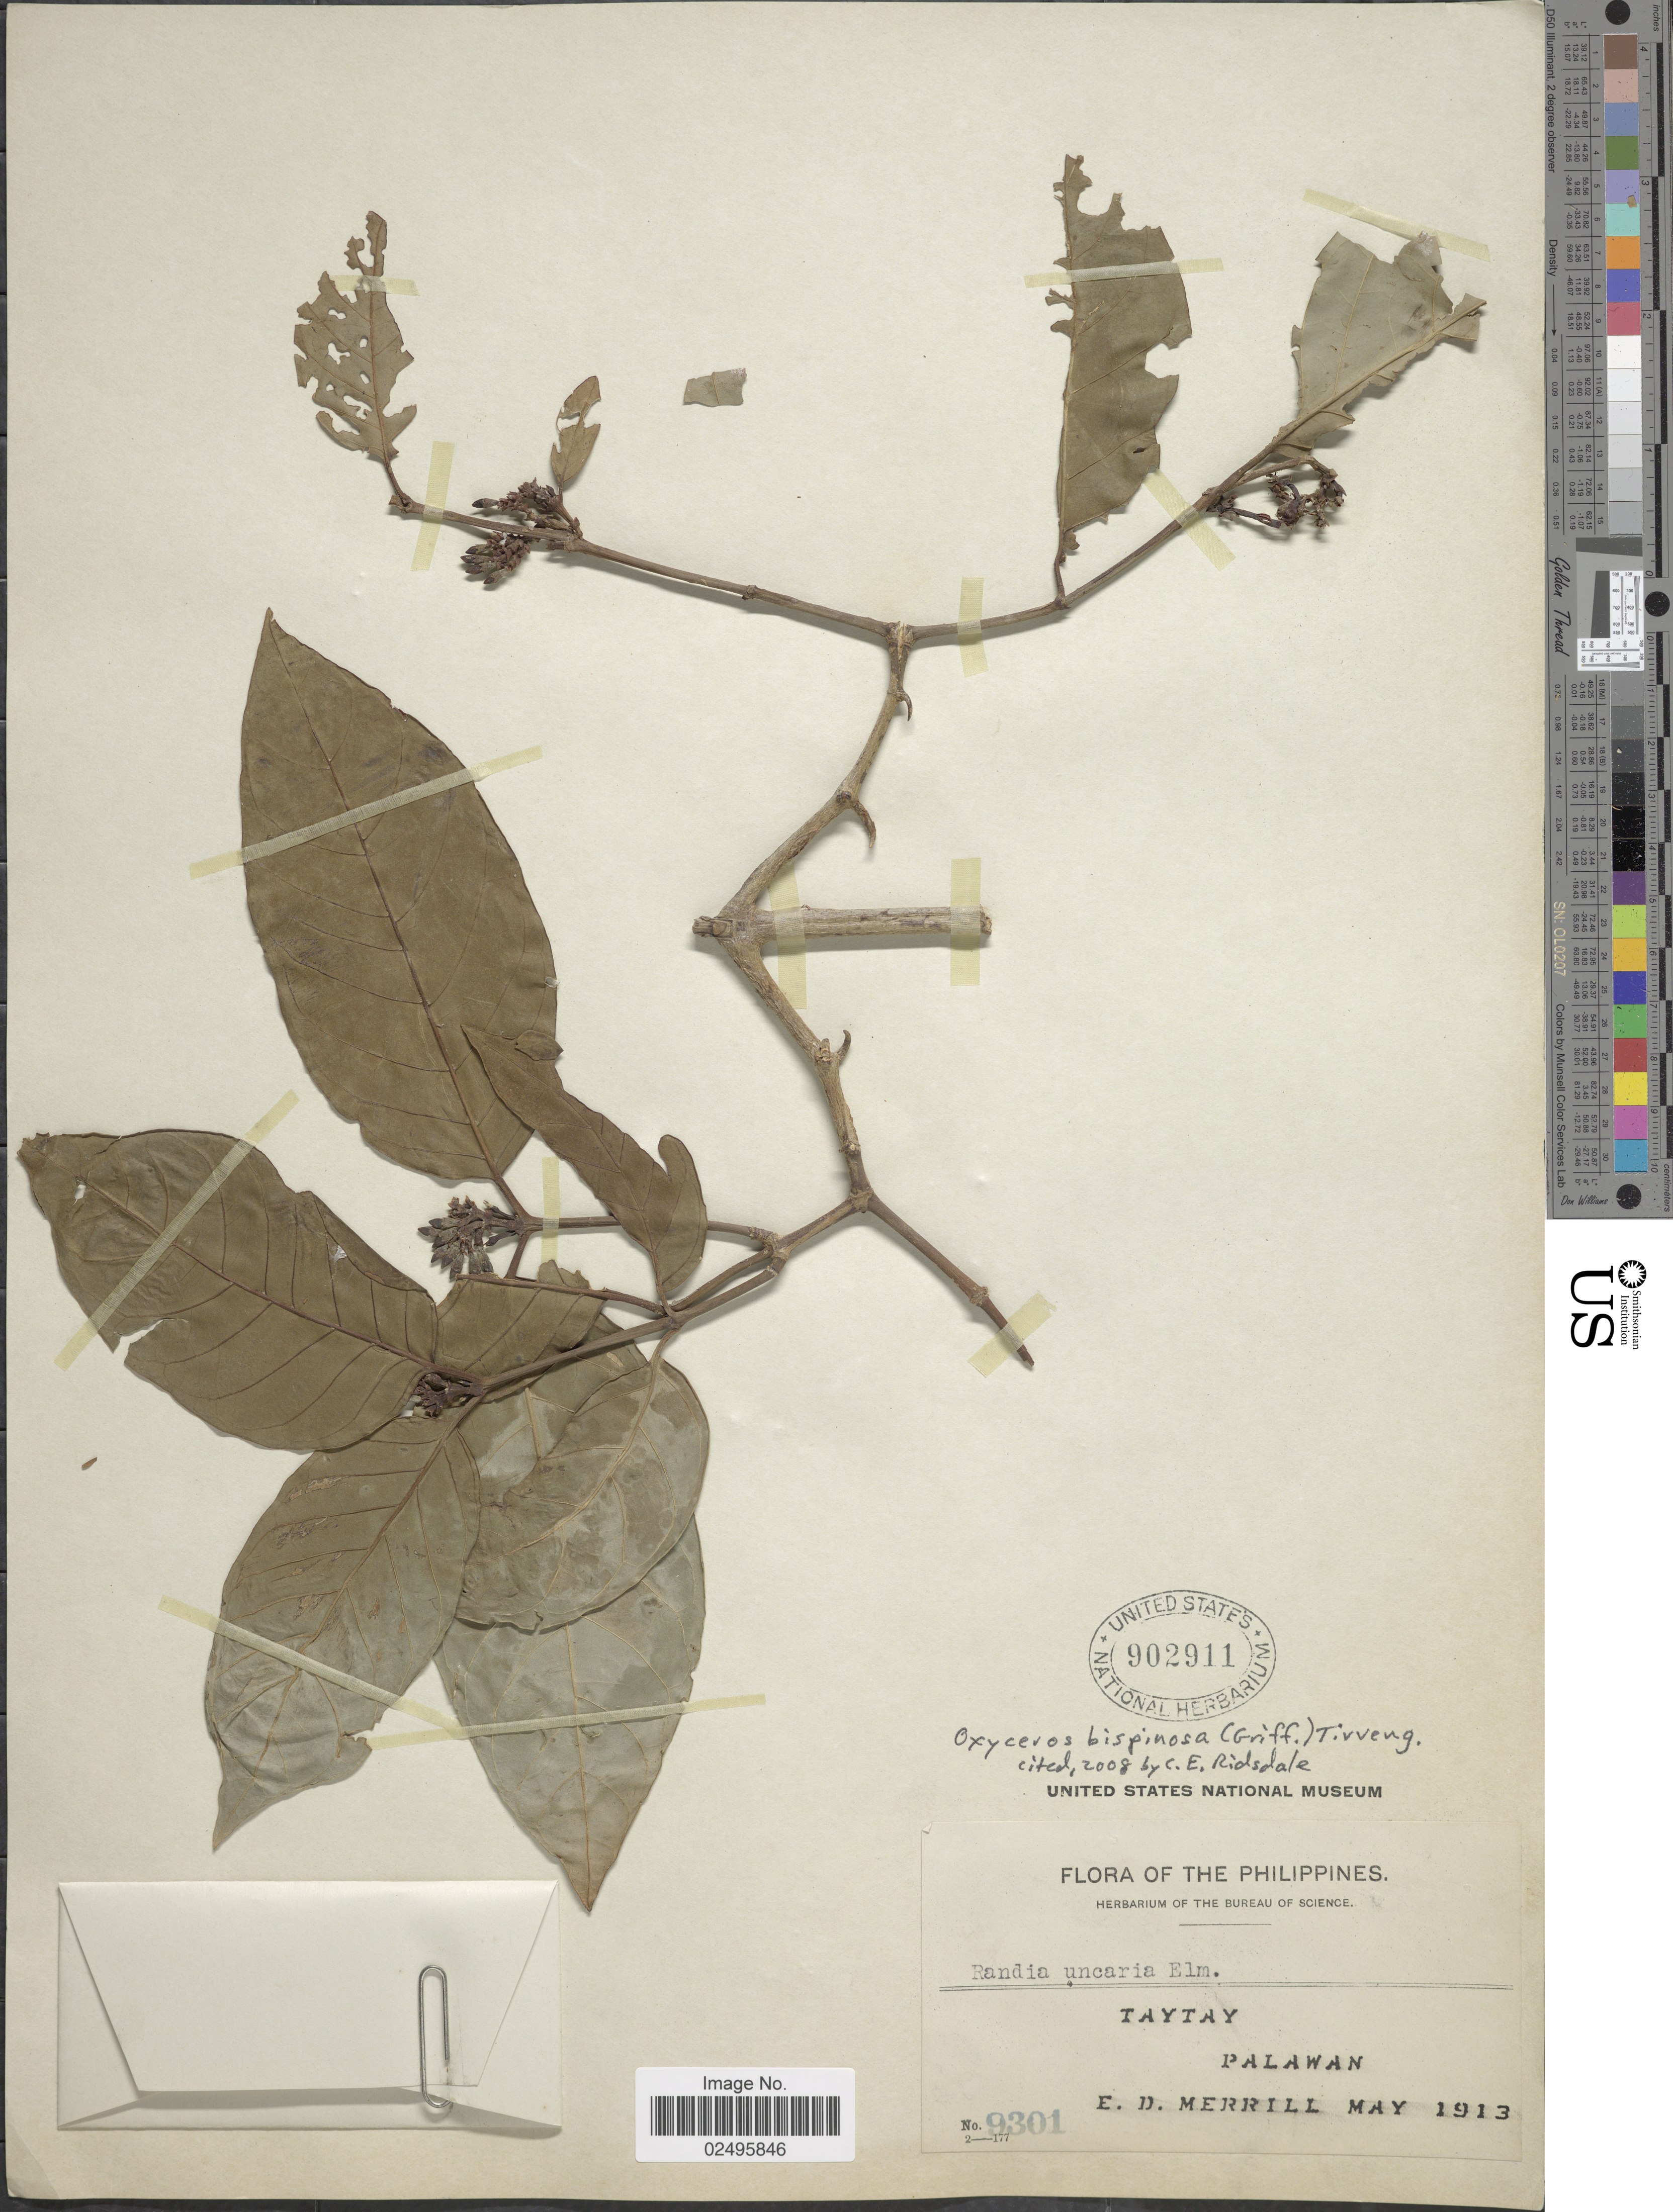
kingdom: Plantae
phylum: Tracheophyta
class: Magnoliopsida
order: Gentianales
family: Rubiaceae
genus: Oxyceros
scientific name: Oxyceros bispinosa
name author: (Griff.) Tirveng.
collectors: E. D. Merrill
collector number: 9301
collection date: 1913-05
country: Philippines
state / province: Mimaropa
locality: Tayatay Palawan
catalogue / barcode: US 902911